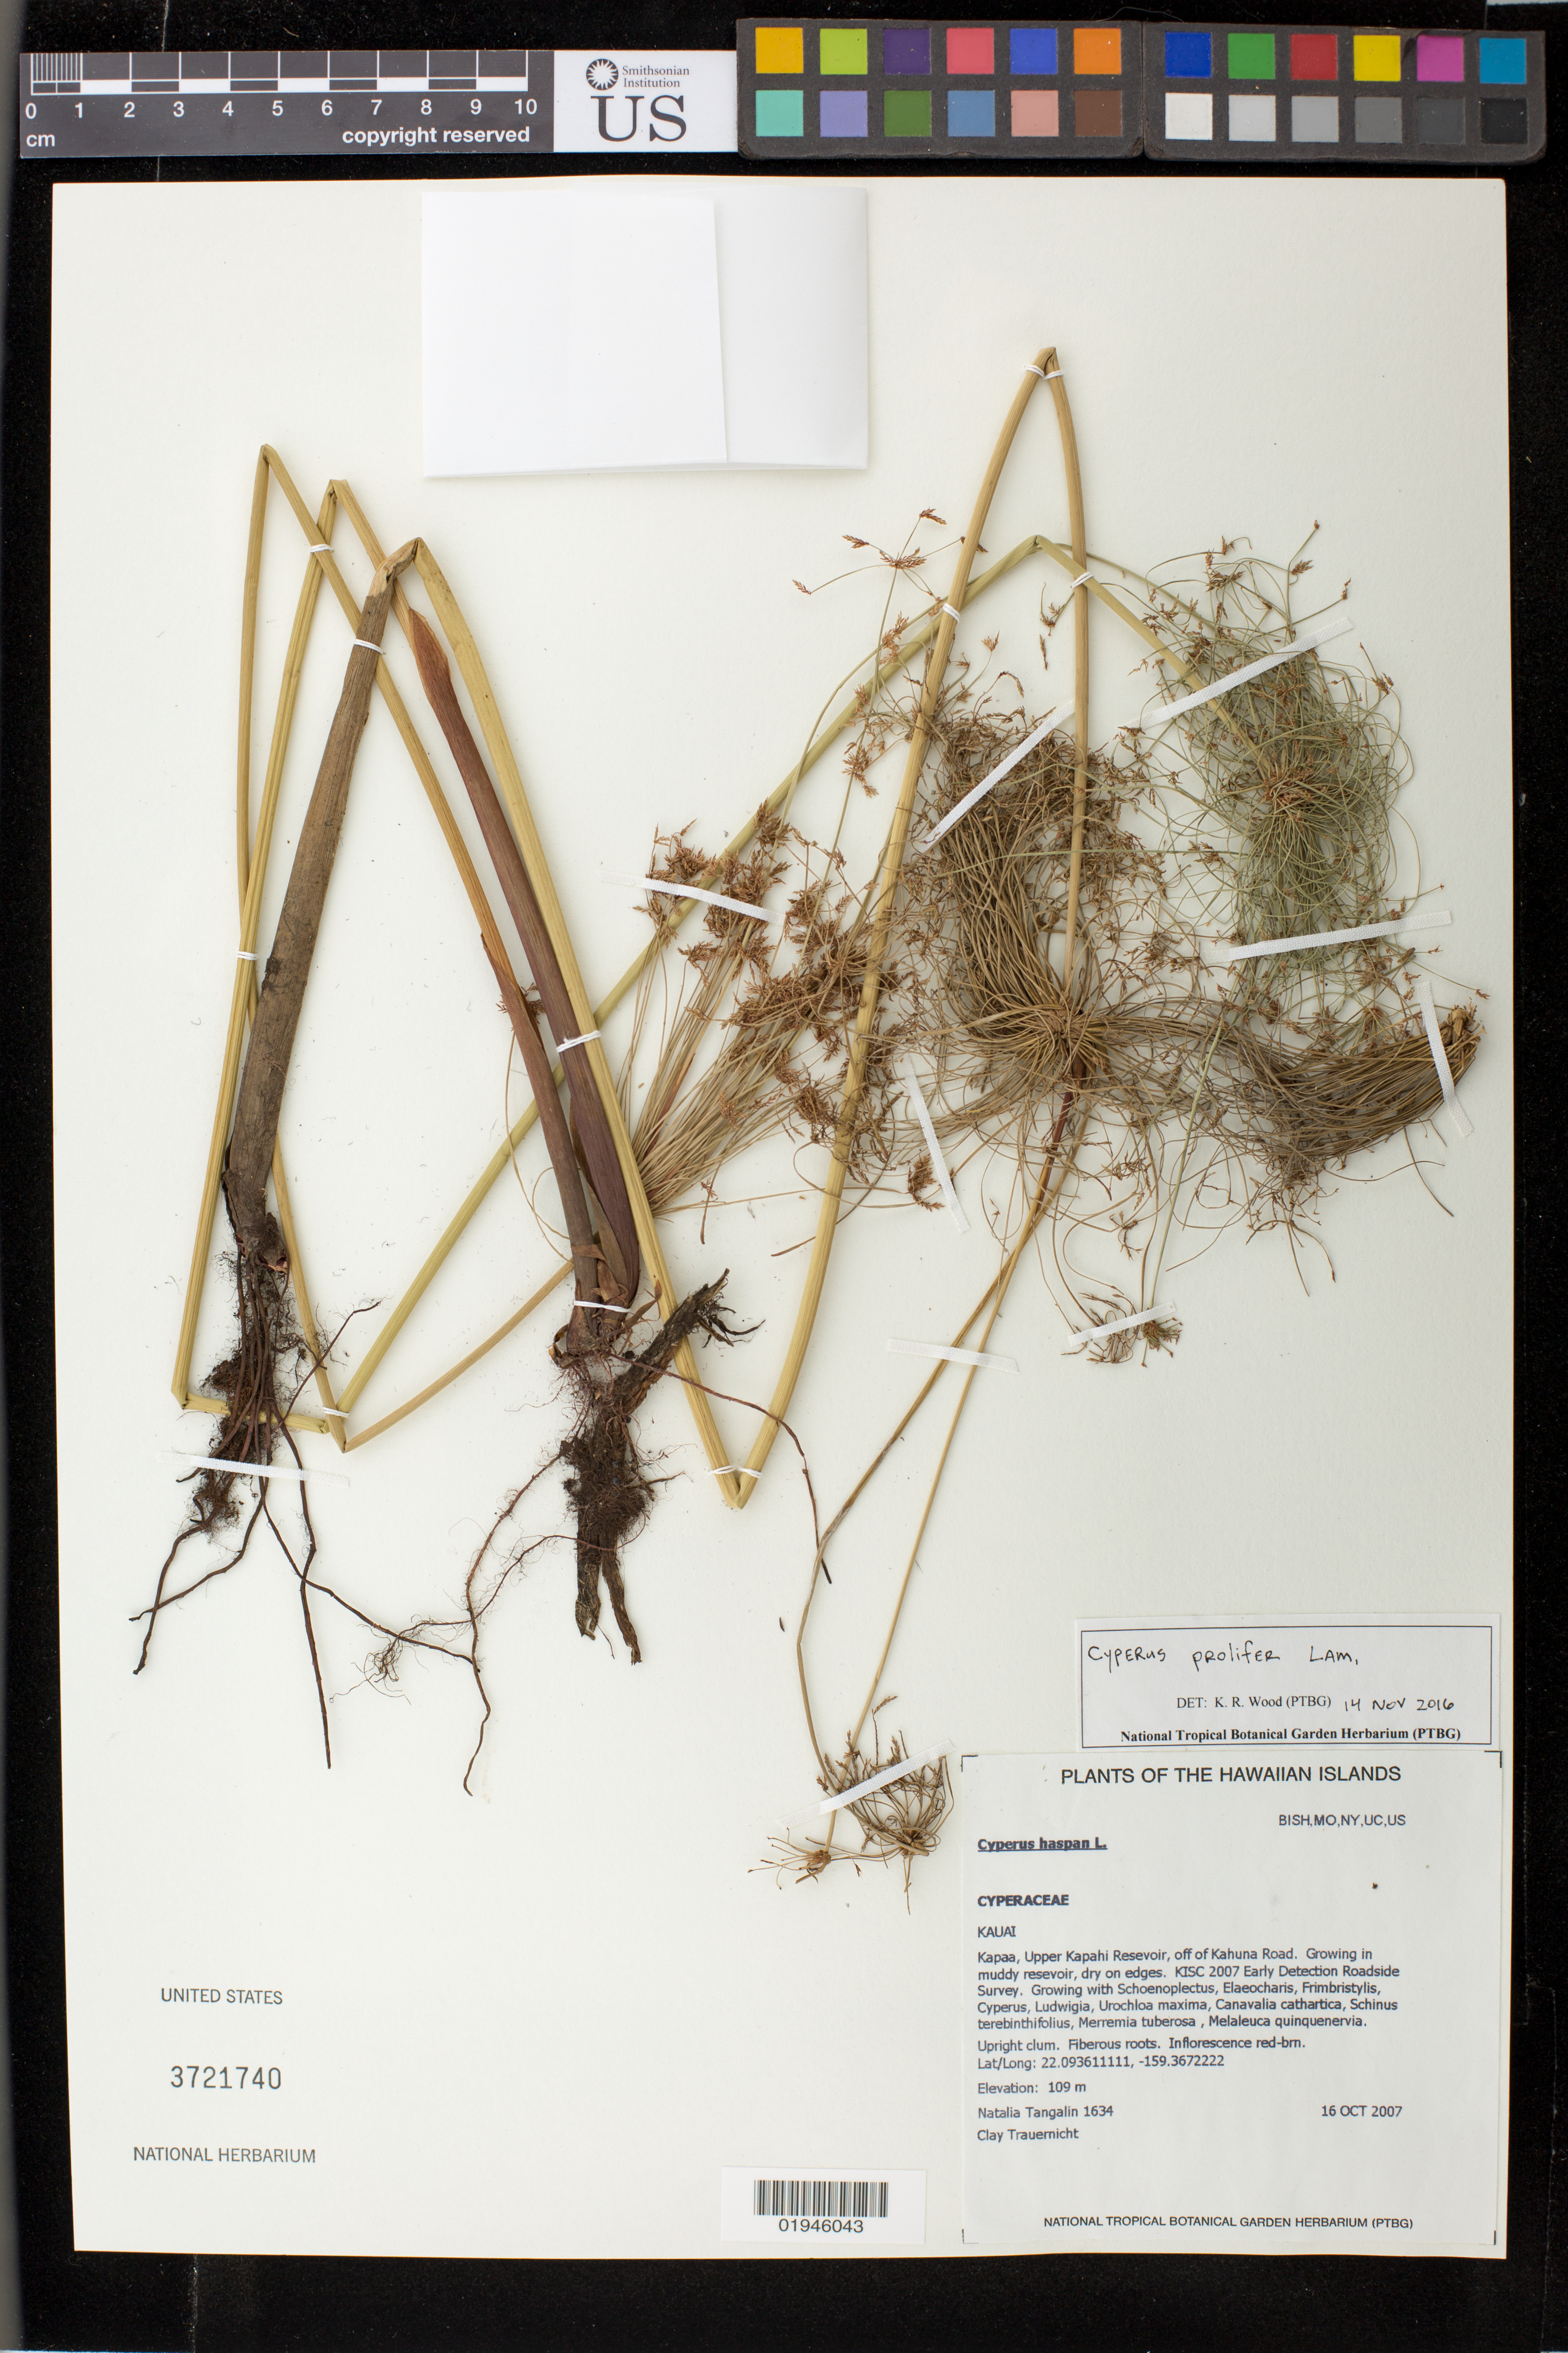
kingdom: Plantae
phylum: Tracheophyta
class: Liliopsida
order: Poales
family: Cyperaceae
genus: Cyperus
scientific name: Cyperus prolifer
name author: Lam.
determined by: Wood, Kenneth R.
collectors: N. Tangalin & C. Trauernicht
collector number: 1634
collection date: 2007-10-16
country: United States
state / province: Hawaii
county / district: Kauai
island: Kaua'i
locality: Kapaa, Upper Kapahi Reservoir, off of Kahuna Road, growing in muddy reservoir, dry on edges.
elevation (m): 109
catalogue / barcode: US 3721740